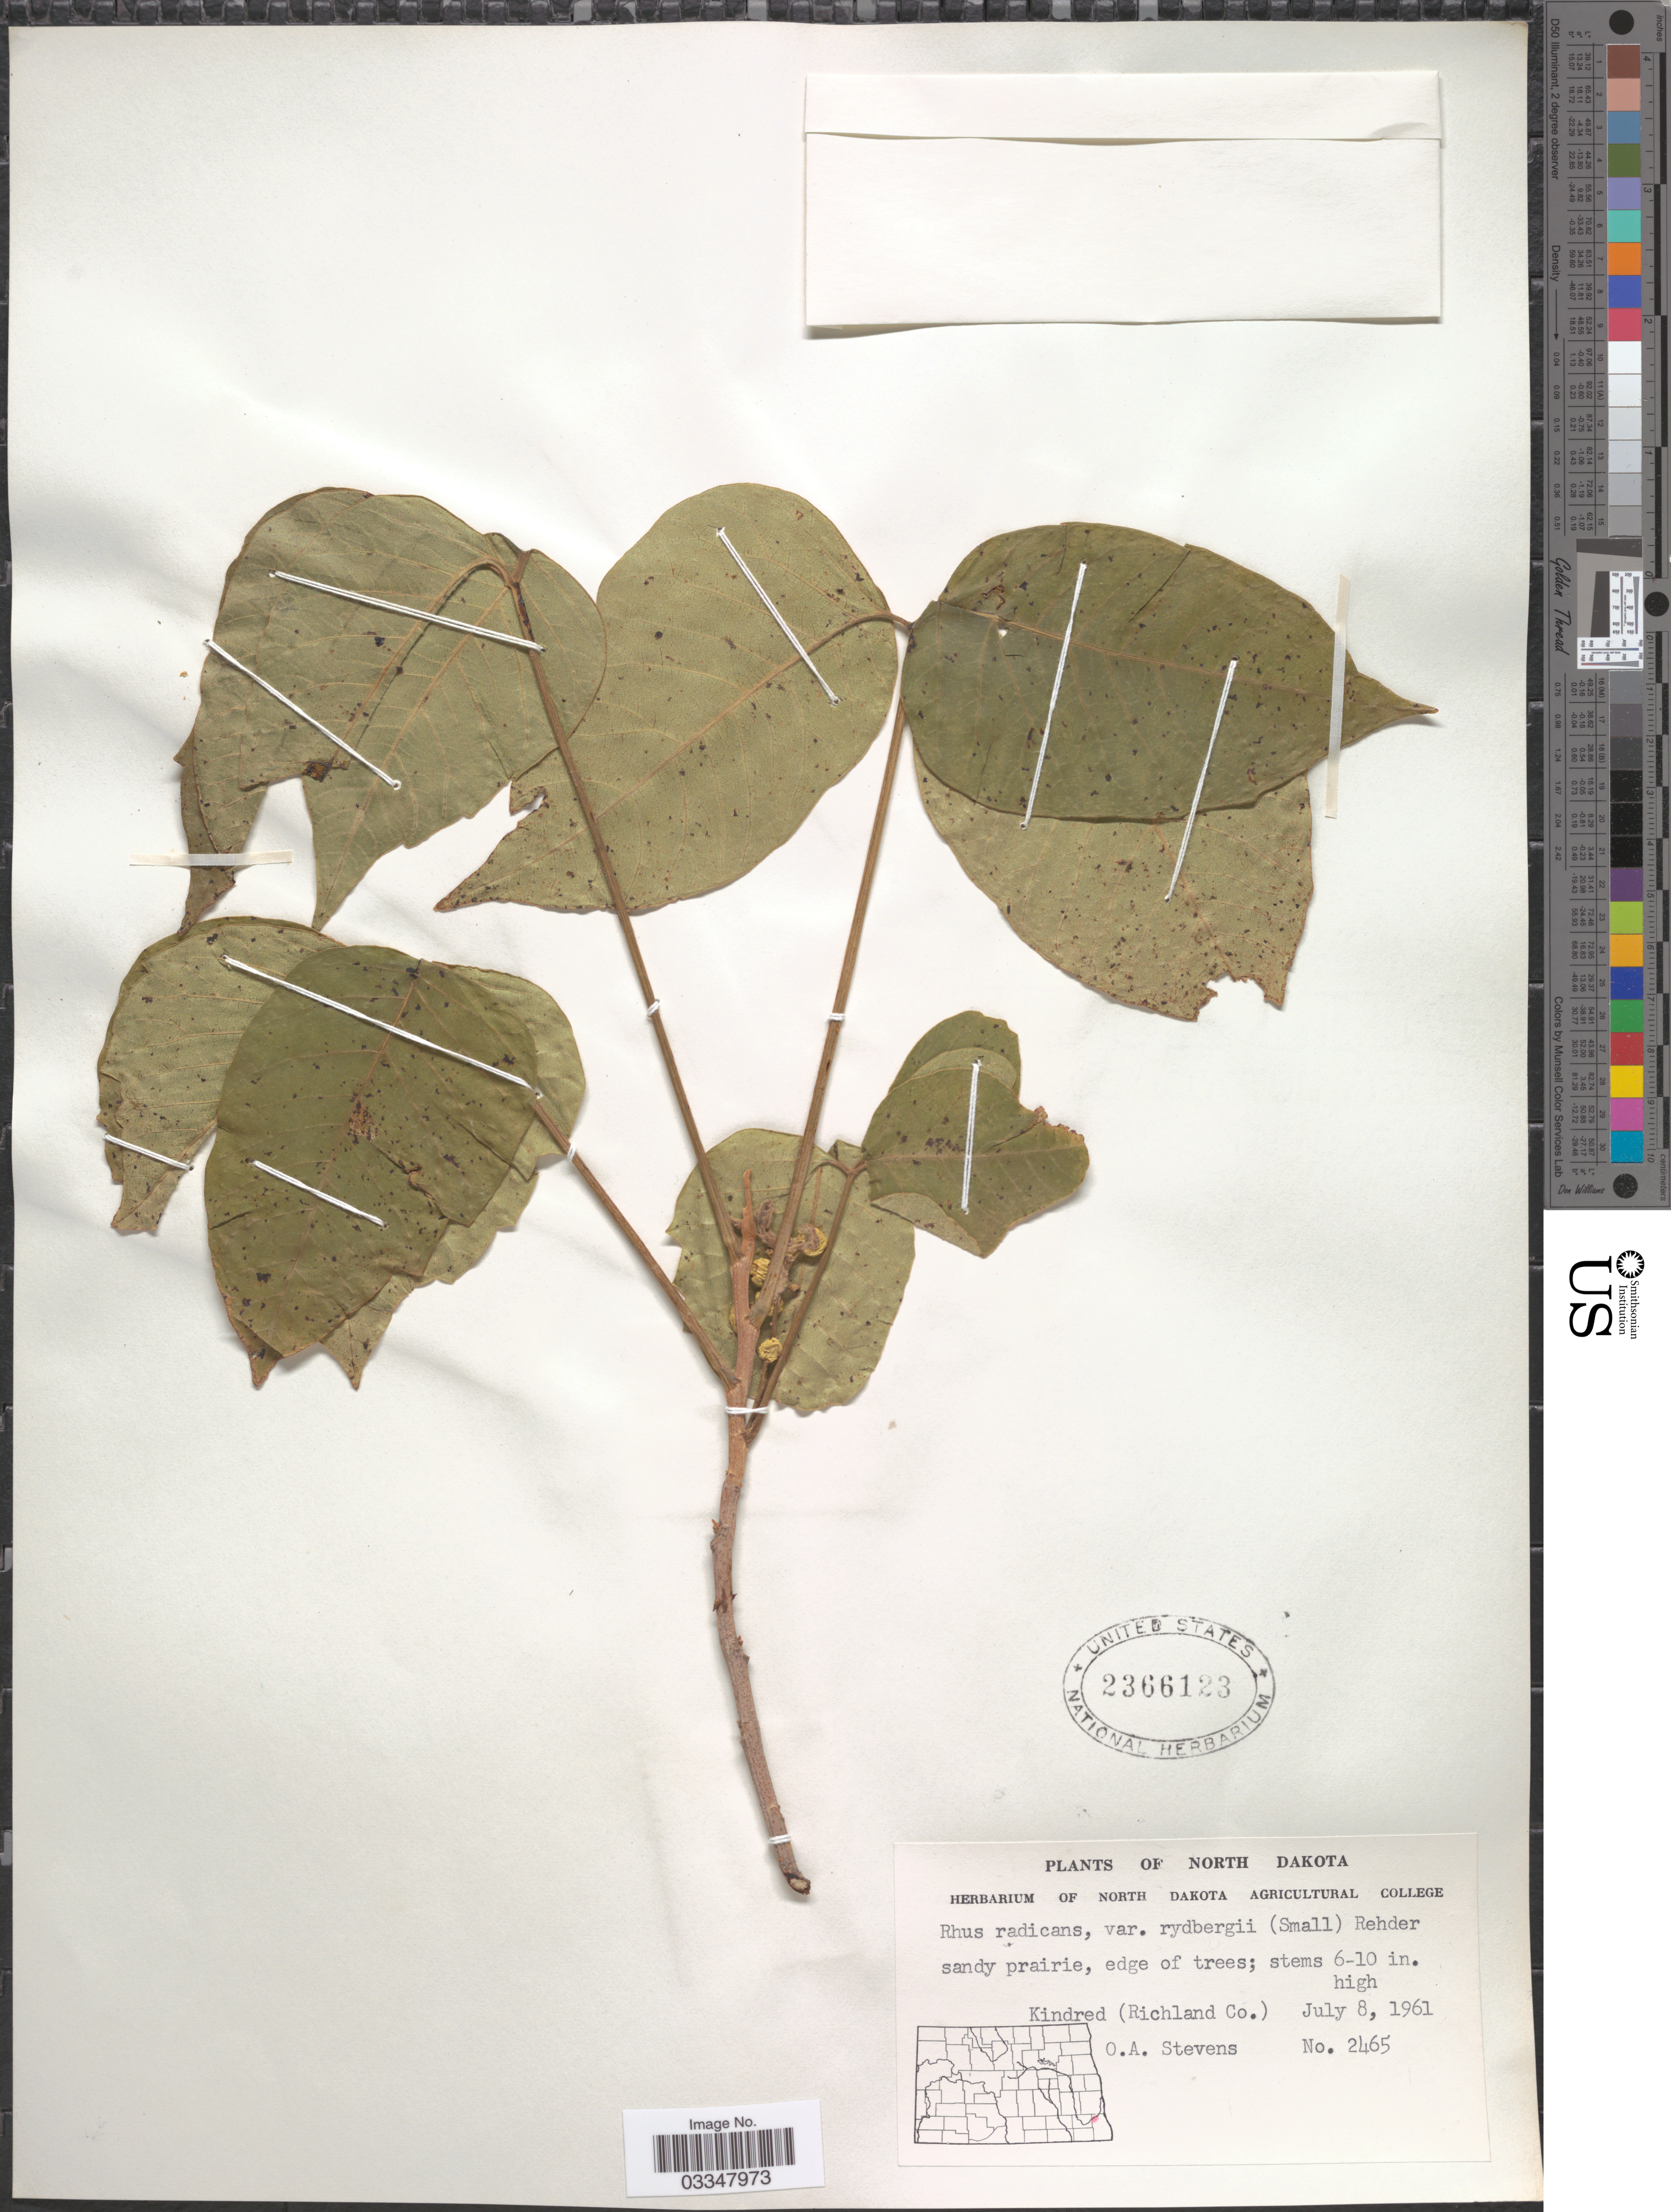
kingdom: Plantae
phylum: Tracheophyta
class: Magnoliopsida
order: Sapindales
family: Anacardiaceae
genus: Toxicodendron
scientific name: Toxicodendron radicans subsp. rydbergii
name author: (Small & Rydb.) Á. Löve & D. Löve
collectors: O. A. Stevens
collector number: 2465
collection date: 1961-07-08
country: United States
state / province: North Dakota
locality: Kindred (Richland Co.).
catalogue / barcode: US 2366123